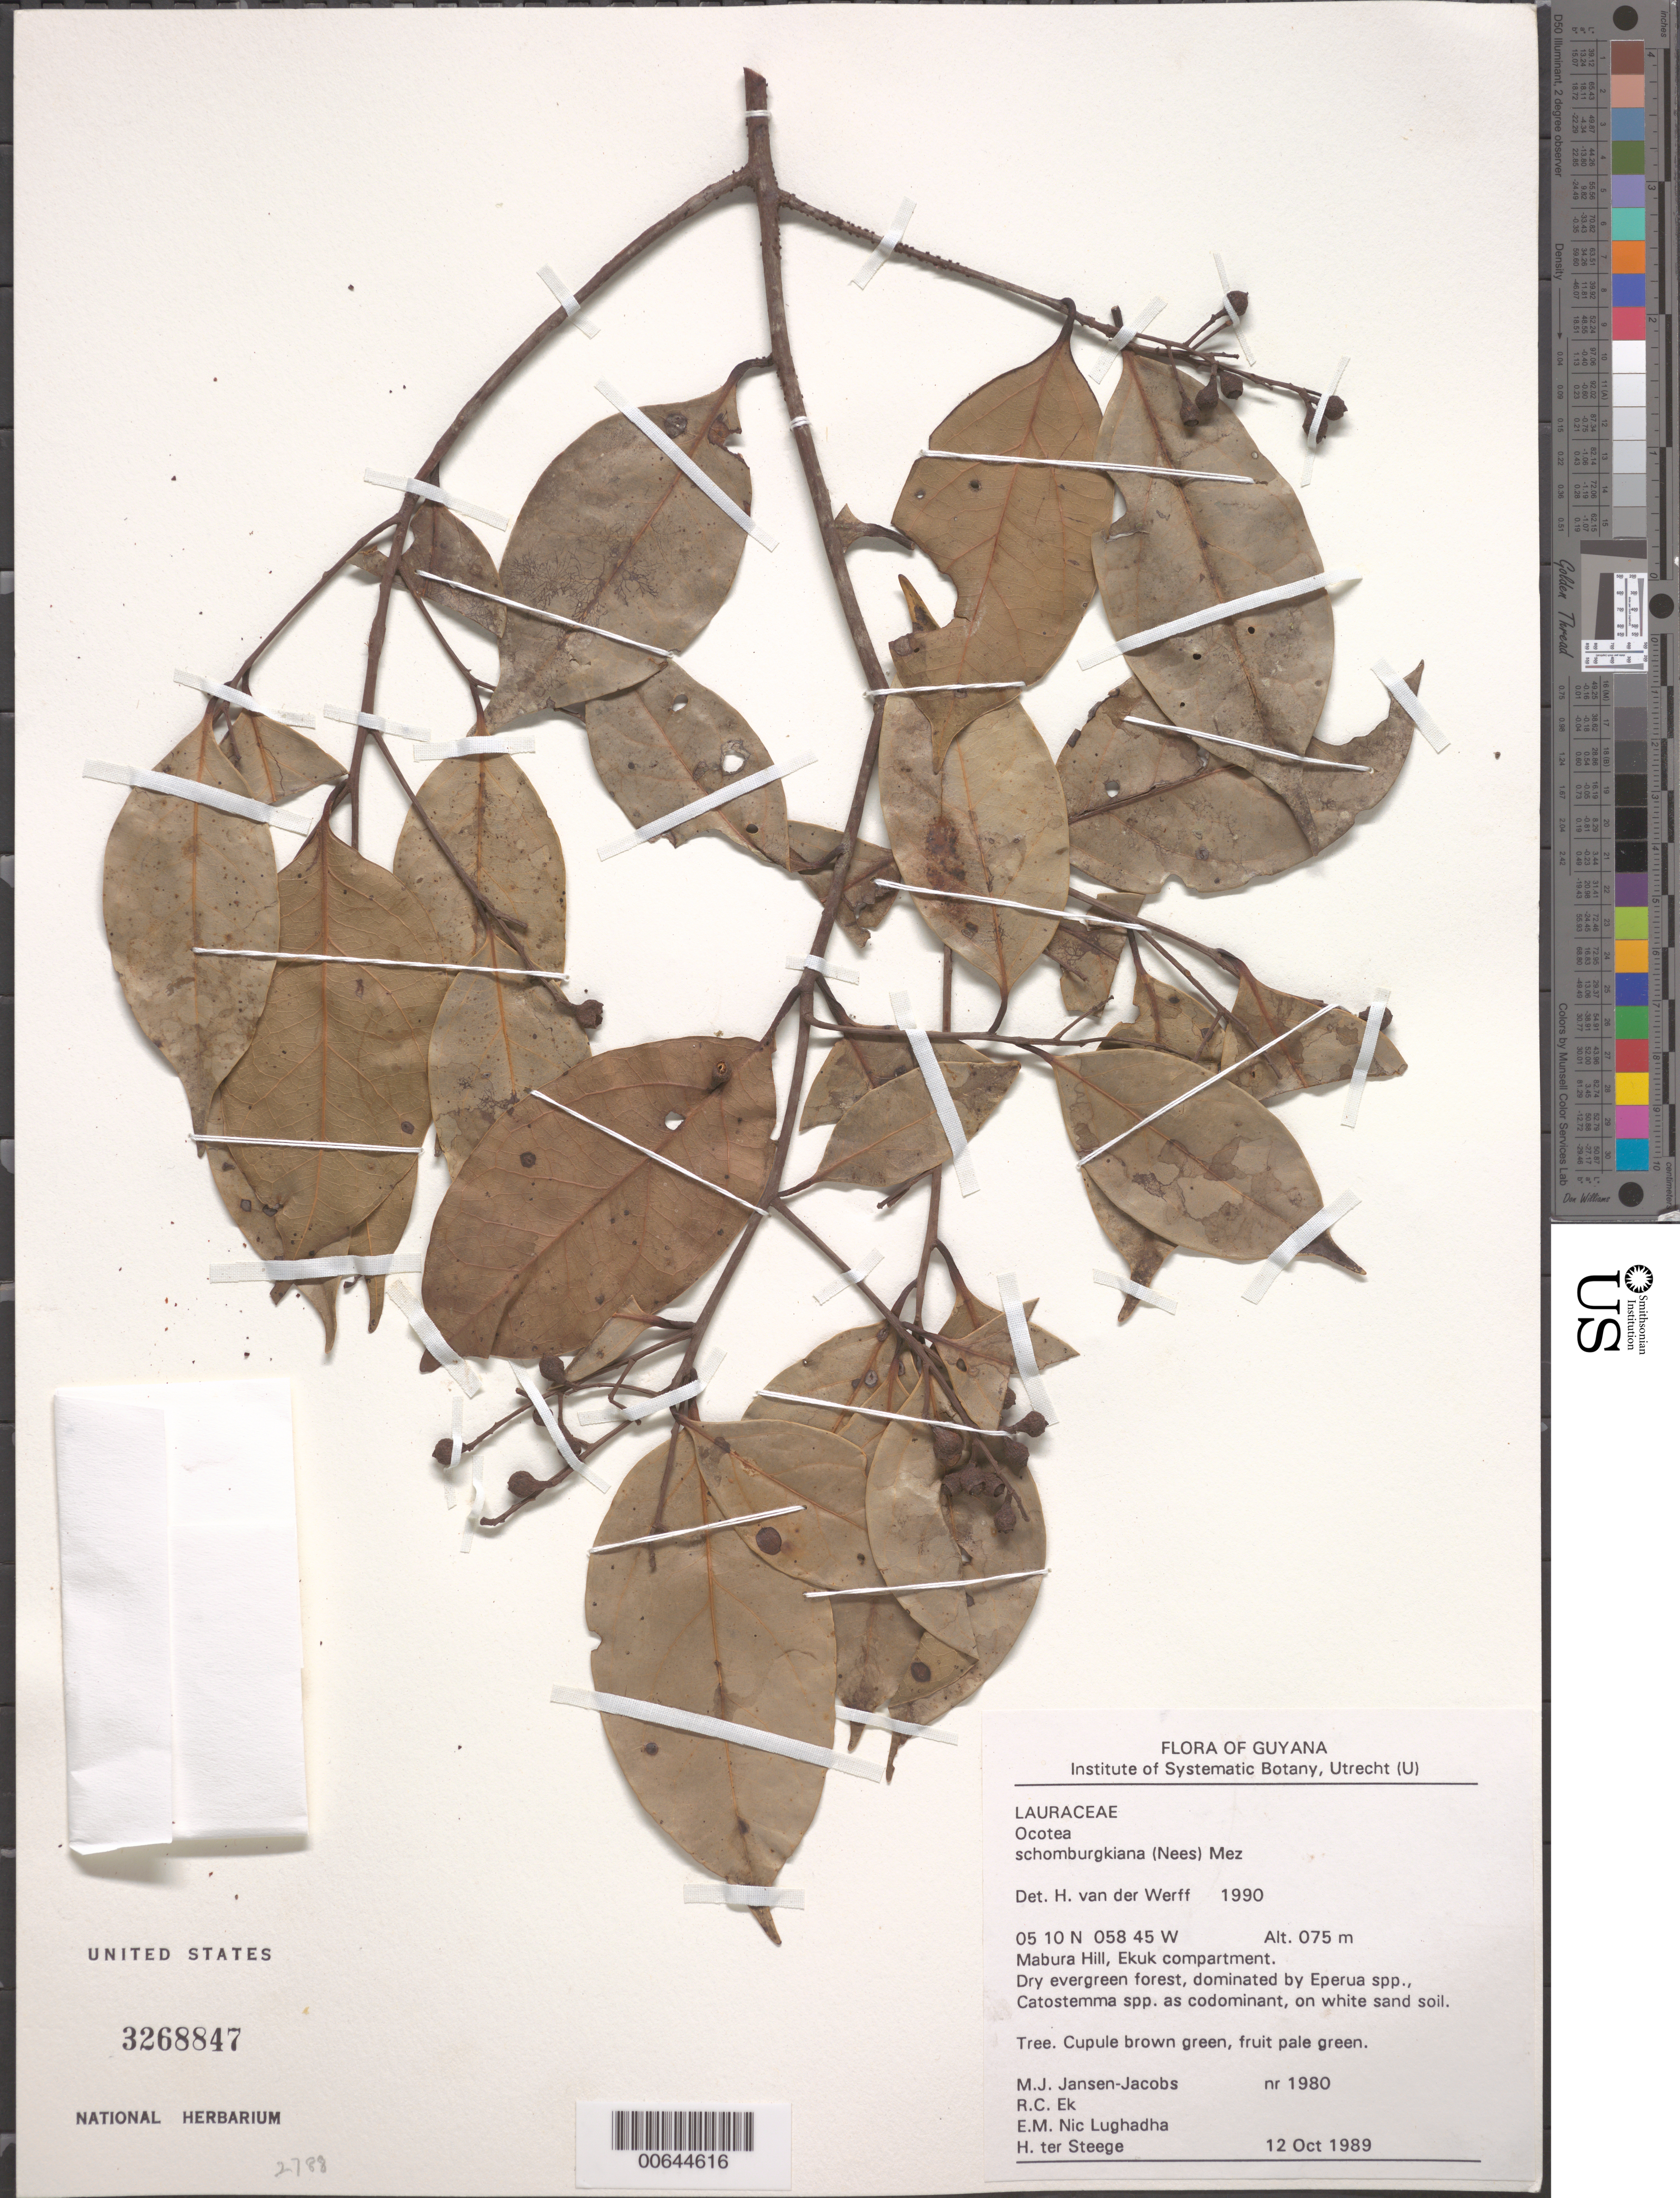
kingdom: Plantae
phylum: Tracheophyta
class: Magnoliopsida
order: Laurales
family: Lauraceae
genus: Ocotea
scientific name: Ocotea schomburgkiana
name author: (Nees) Mez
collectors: M. J. Jansen-Jacobs, R. C. Ek, E. Nic Lughadha & H. ter Steege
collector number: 1980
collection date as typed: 12-Oct-89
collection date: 1989-10-12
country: Guyana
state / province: U. Demerara-Berbice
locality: Mabura Hill, Ekuk compartment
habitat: Dry evergreen forest, dominated by Eperua spp., Catostemma spp. as codominant, on white sand soil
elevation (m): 75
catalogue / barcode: US 3268847